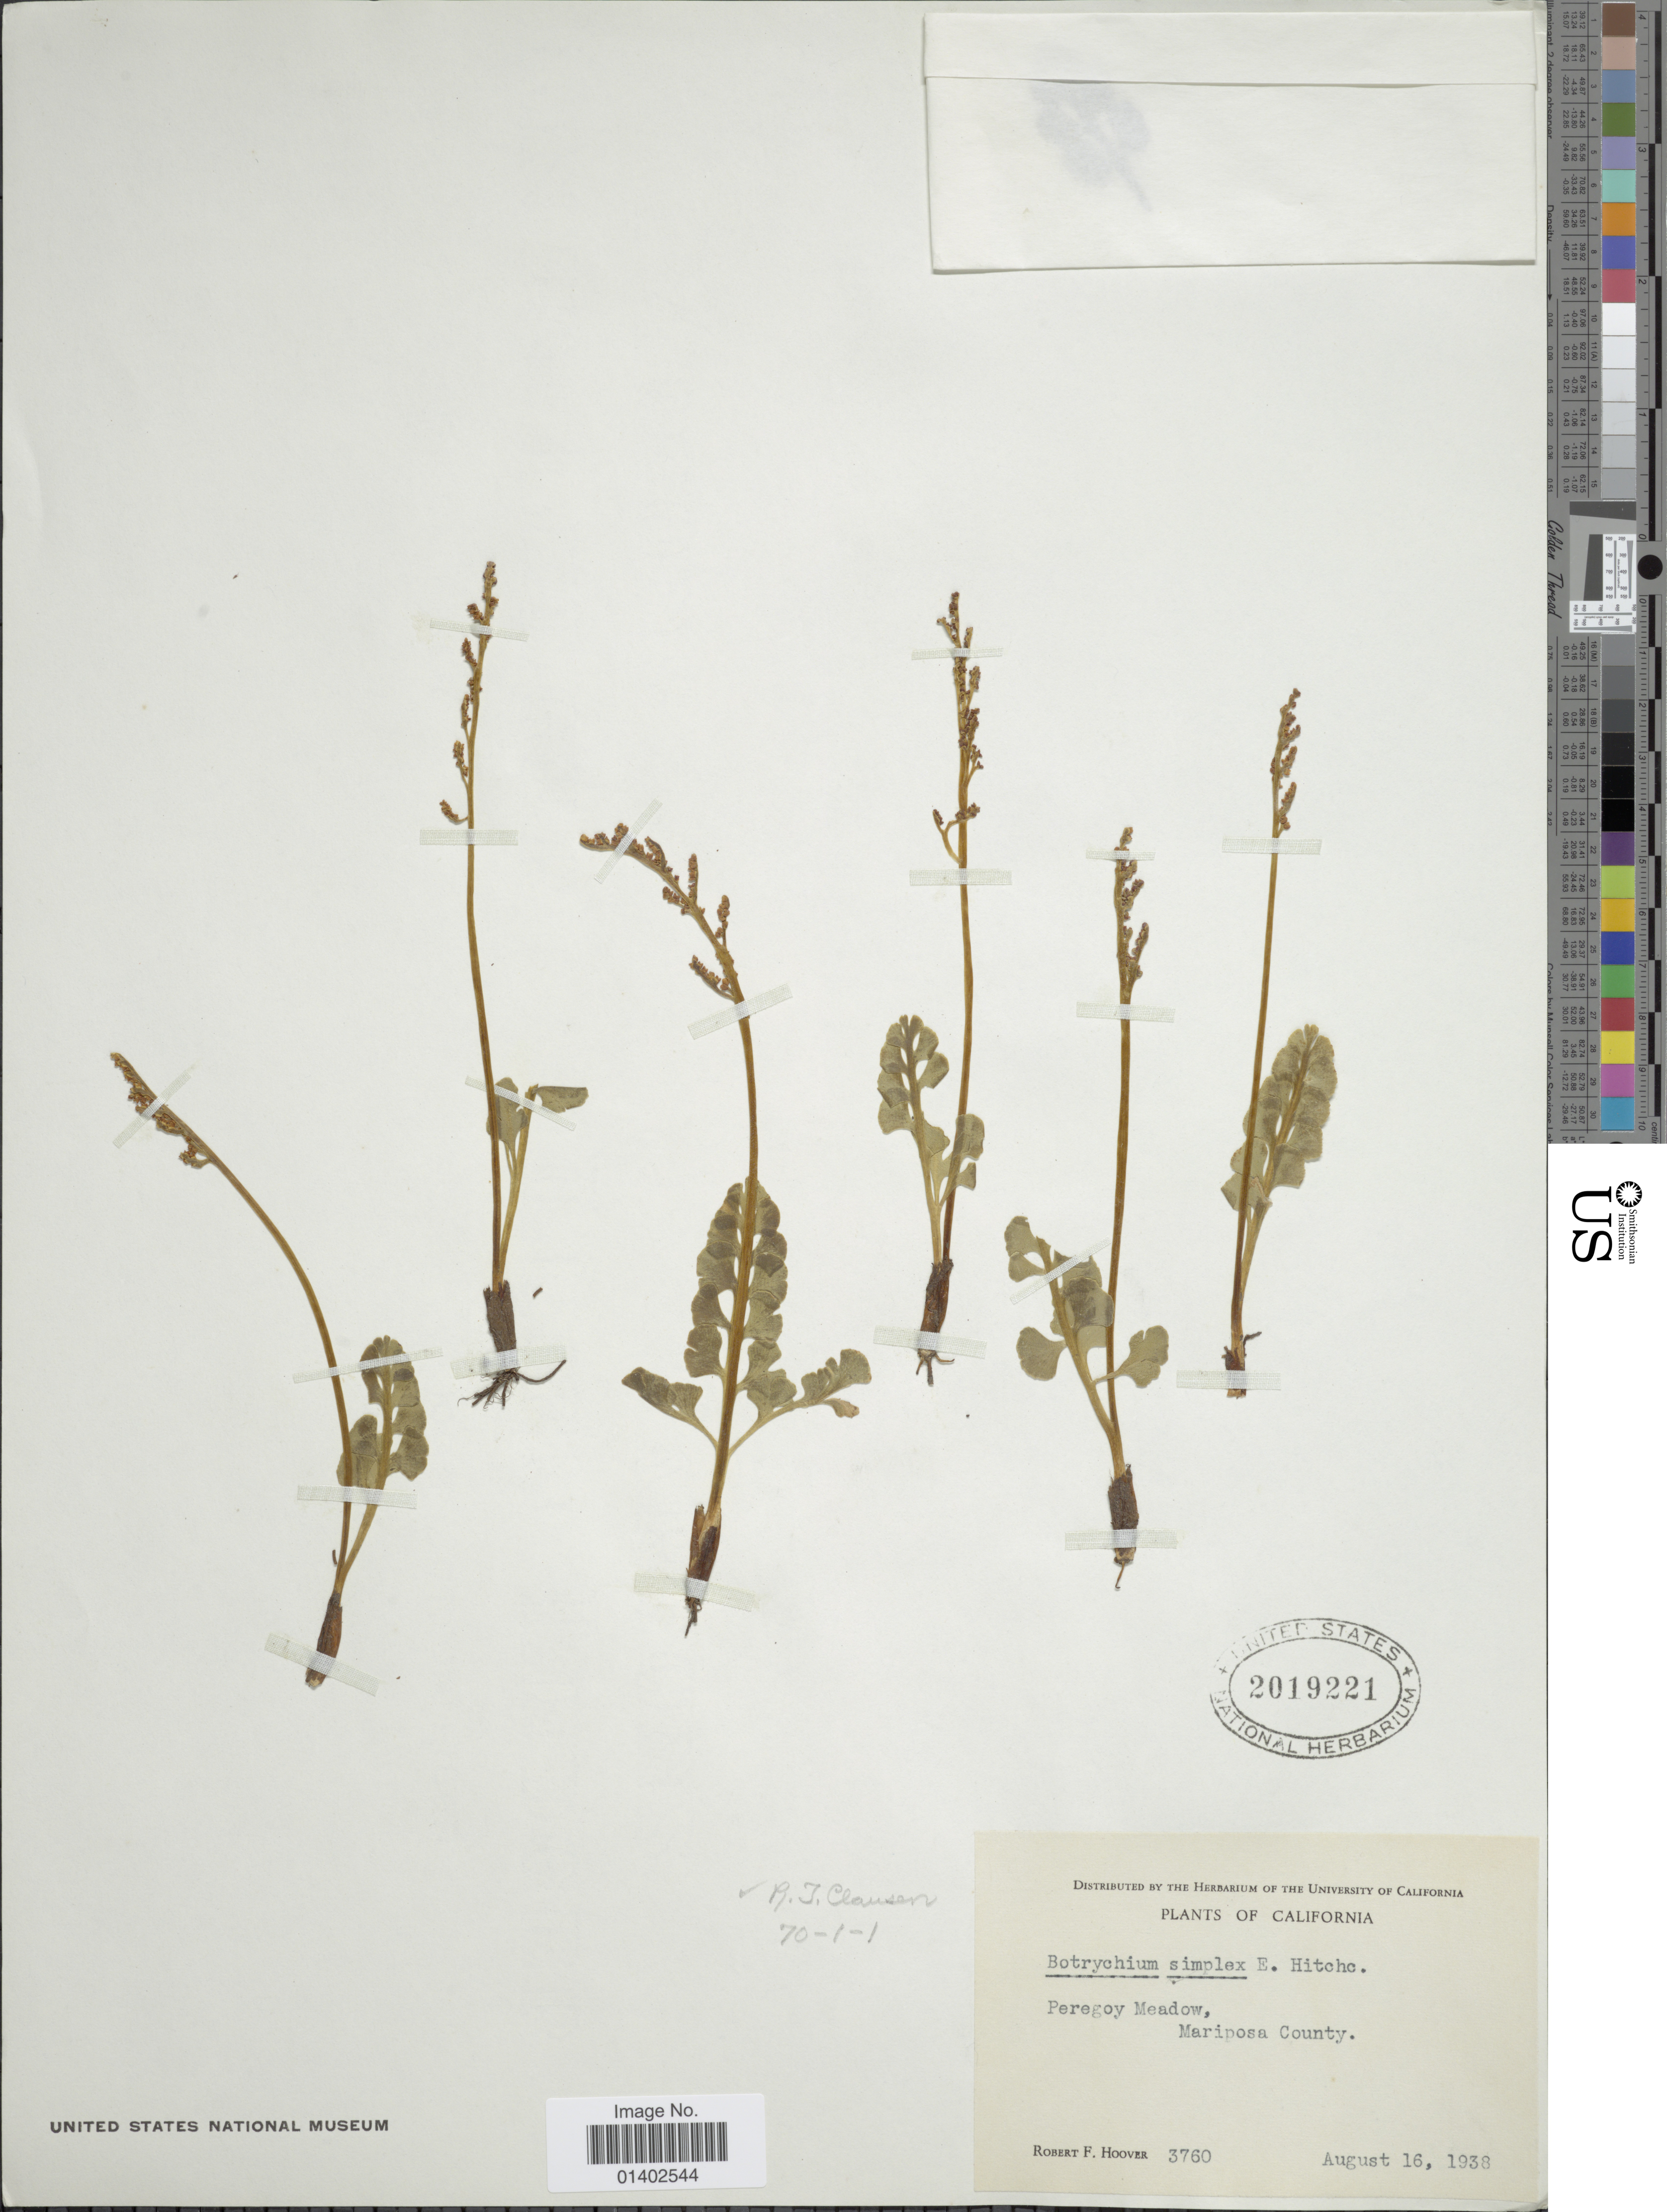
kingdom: Plantae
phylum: Tracheophyta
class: Polypodiopsida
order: Ophioglossales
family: Ophioglossaceae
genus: Botrychium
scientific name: Botrychium simplex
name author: E. Hitchc.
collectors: R. F. Hoover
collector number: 3760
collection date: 1938-08-16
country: United States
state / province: California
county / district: Mariposa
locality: Peregoy Meadow, Mariposa County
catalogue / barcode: US 2019221